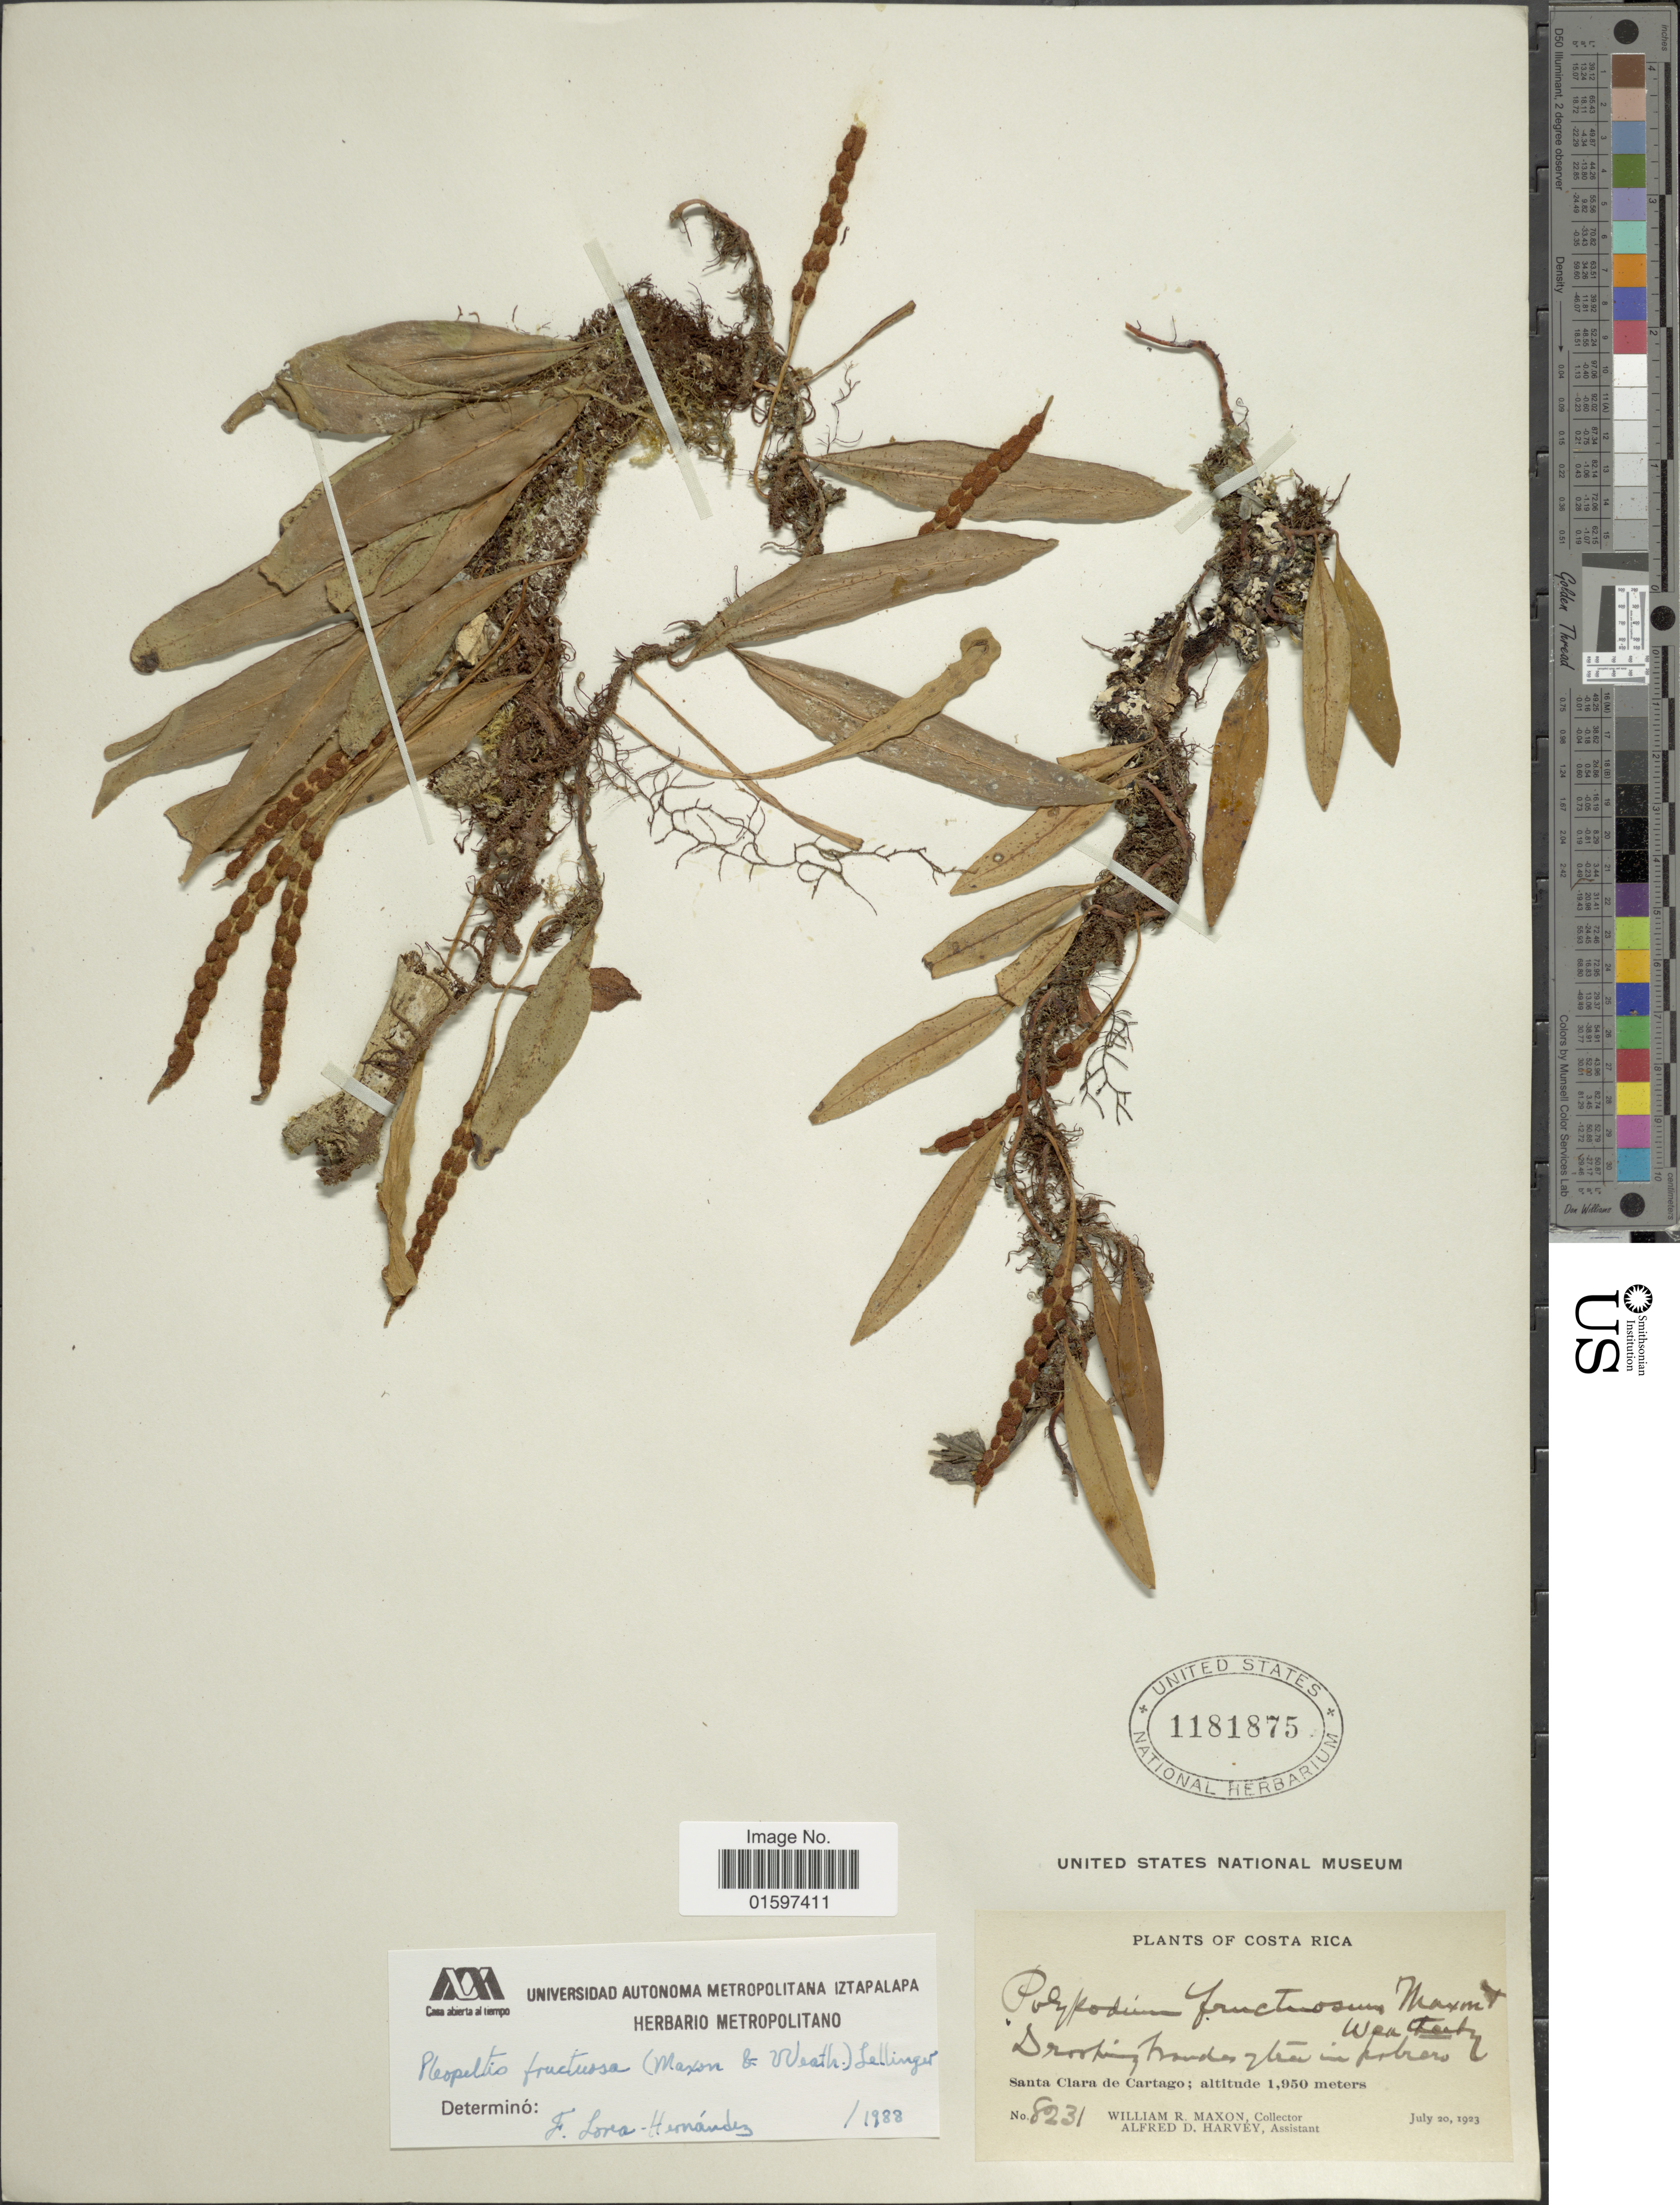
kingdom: Plantae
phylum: Tracheophyta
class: Polypodiopsida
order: Polypodiales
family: Polypodiaceae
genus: Pleopeltis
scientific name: Pleopeltis fructuosa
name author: (Maxon & Weath.) Lellinger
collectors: W. R. Maxon & A. D. Harvey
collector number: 8231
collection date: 1923-07-20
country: Costa Rica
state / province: Cartago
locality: Santa Clara de Cartago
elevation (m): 1950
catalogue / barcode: US 1181875